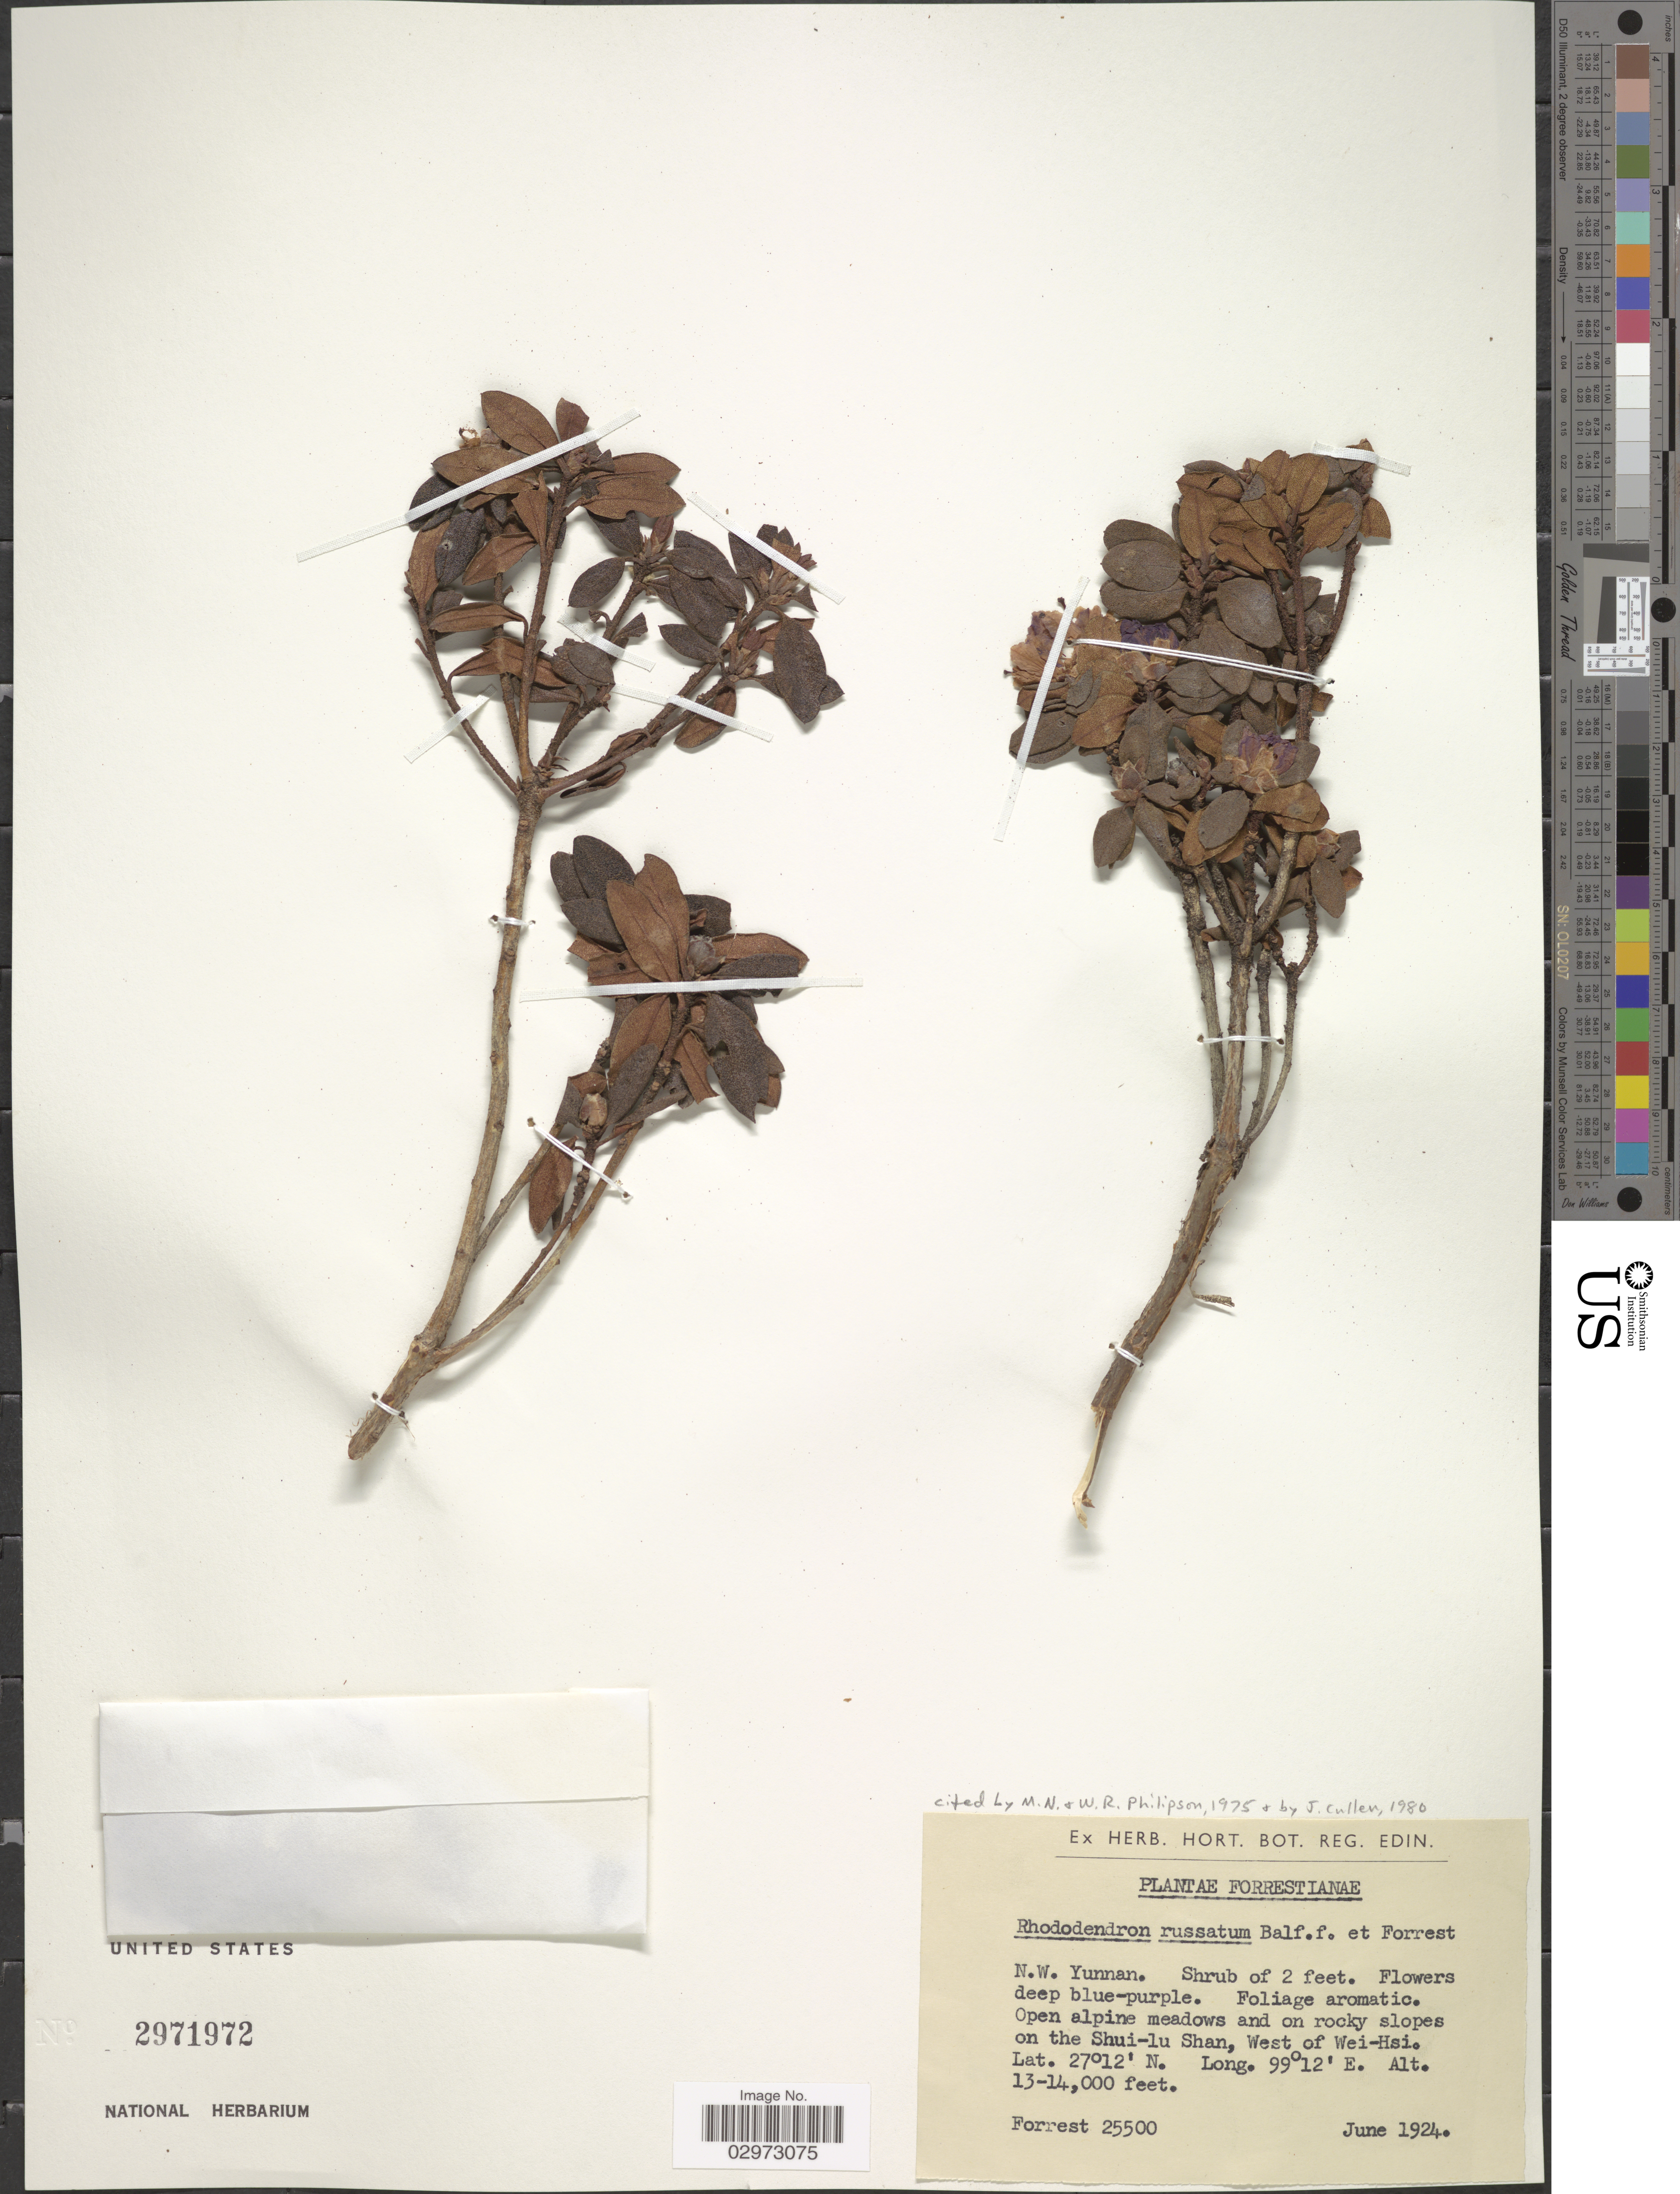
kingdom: Plantae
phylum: Tracheophyta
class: Magnoliopsida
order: Ericales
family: Ericaceae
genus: Rhododendron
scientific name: Rhododendron russatum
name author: Balf. f. & Forrest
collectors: -. Forrest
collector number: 25500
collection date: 1924-06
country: China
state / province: Yunnan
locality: N.W. Yunnan. Open alpine meadows and on rocky slopes on the Shui-lu Shan, West of Wei-Hsi.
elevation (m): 3962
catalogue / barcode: US 2971972